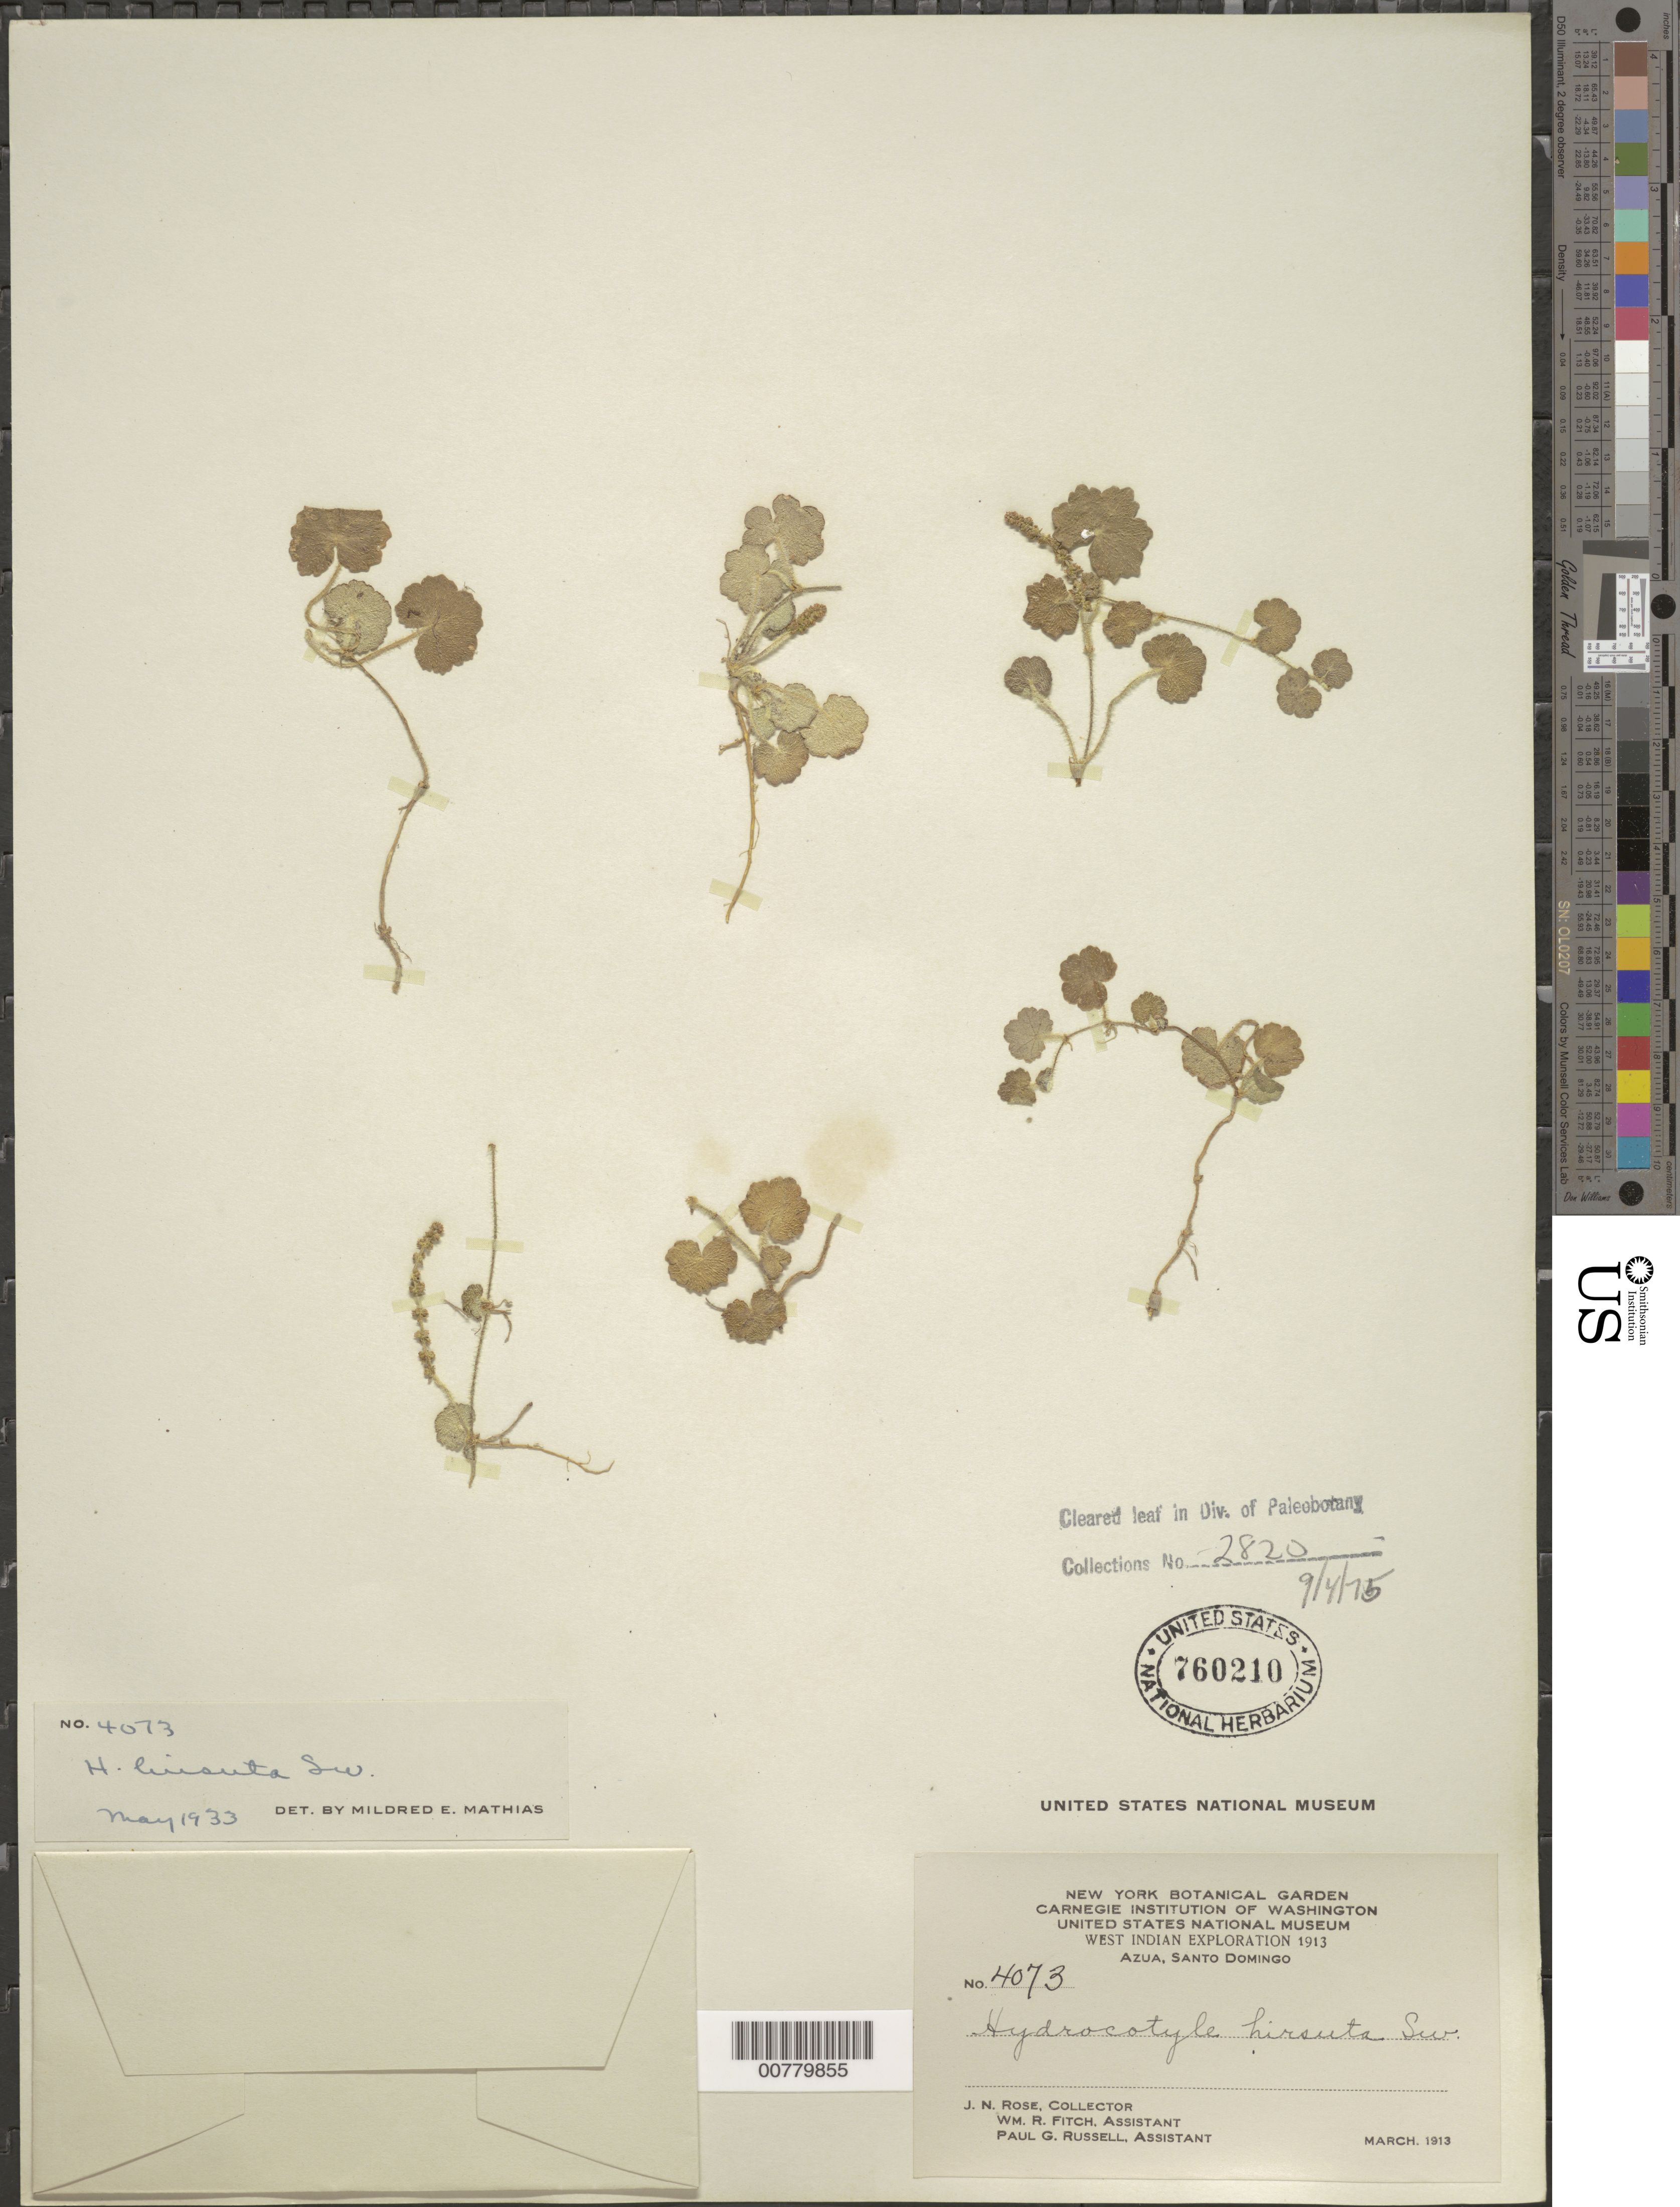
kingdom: Plantae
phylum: Tracheophyta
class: Magnoliopsida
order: Apiales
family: Araliaceae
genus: Hydrocotyle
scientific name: Hydrocotyle hirsuta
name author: Sw.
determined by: Mathias, M. E.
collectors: J. N. Rose, W. R. Fitch & P. G. Russell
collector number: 4073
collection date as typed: Mar 1913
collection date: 1913-03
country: Dominican Republic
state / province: Azua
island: Hispaniola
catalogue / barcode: US 760210